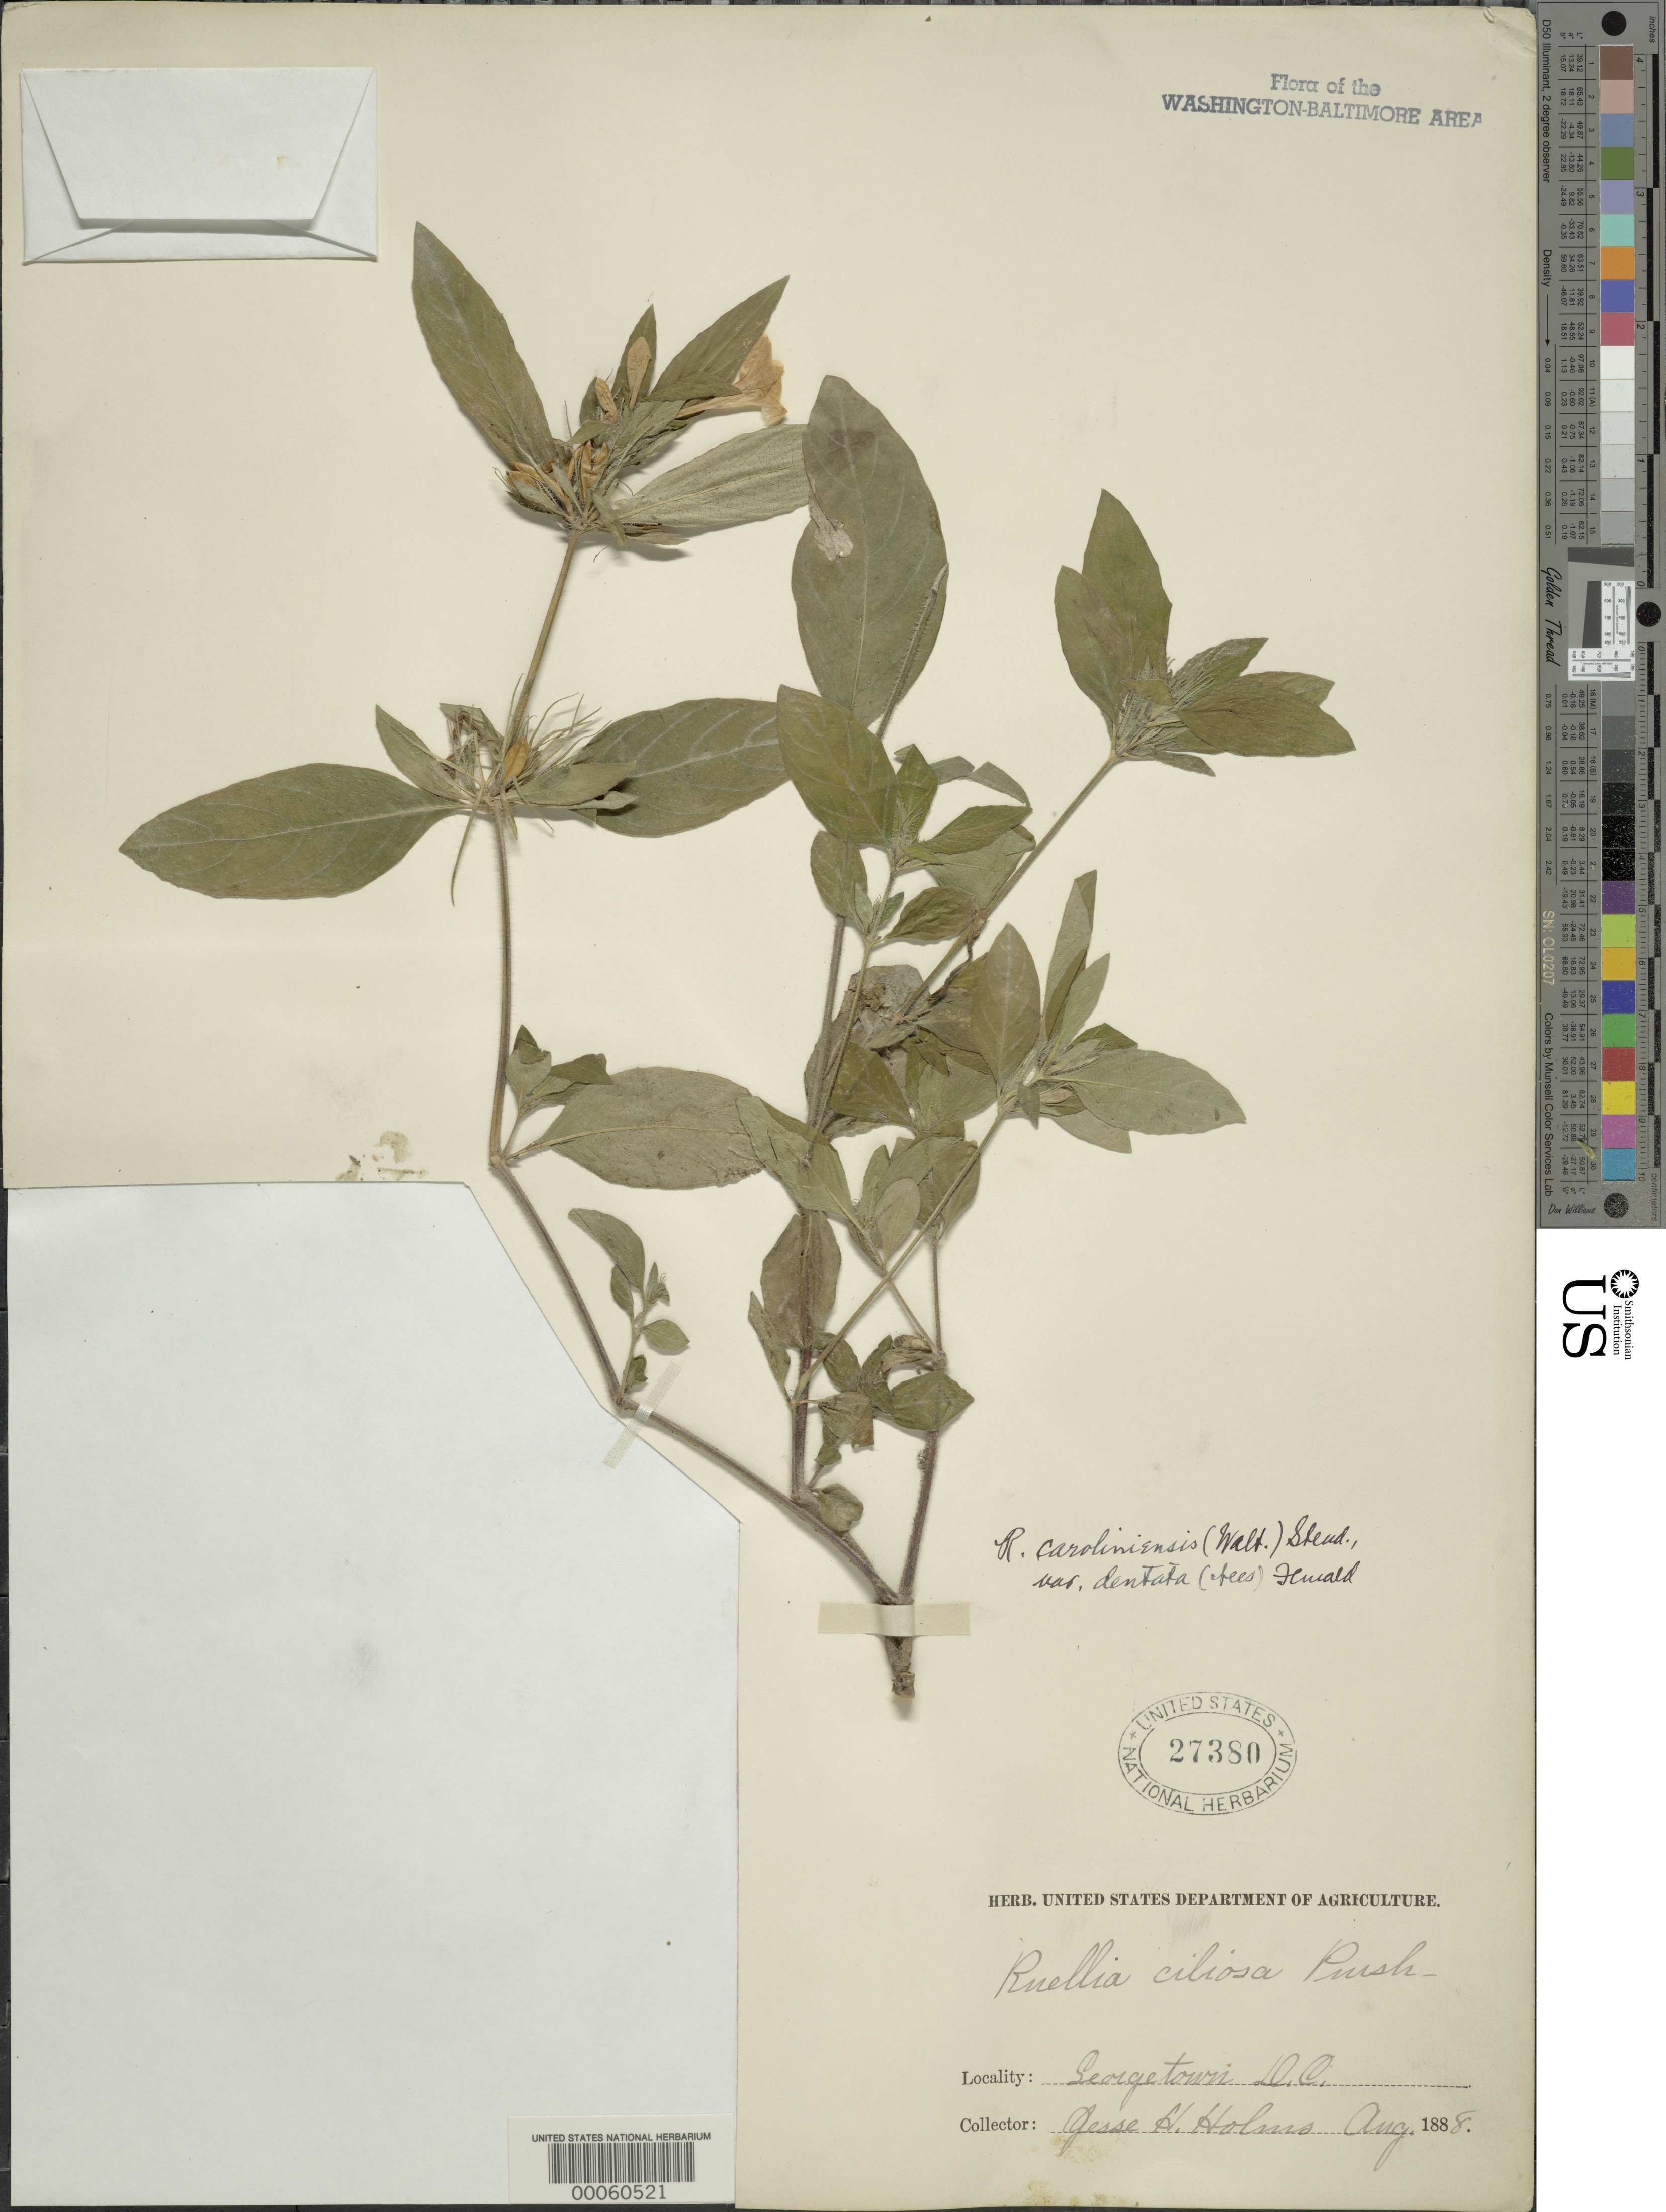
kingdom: Plantae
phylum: Tracheophyta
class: Magnoliopsida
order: Lamiales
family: Acanthaceae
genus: Ruellia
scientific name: Ruellia caroliniensis var. dentata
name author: (Nees ex DC.) Fernald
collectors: J. Holmes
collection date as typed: Aug 1888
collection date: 1888-08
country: United States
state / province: District of Columbia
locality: Georgetown C. & O. Canal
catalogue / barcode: US 27380